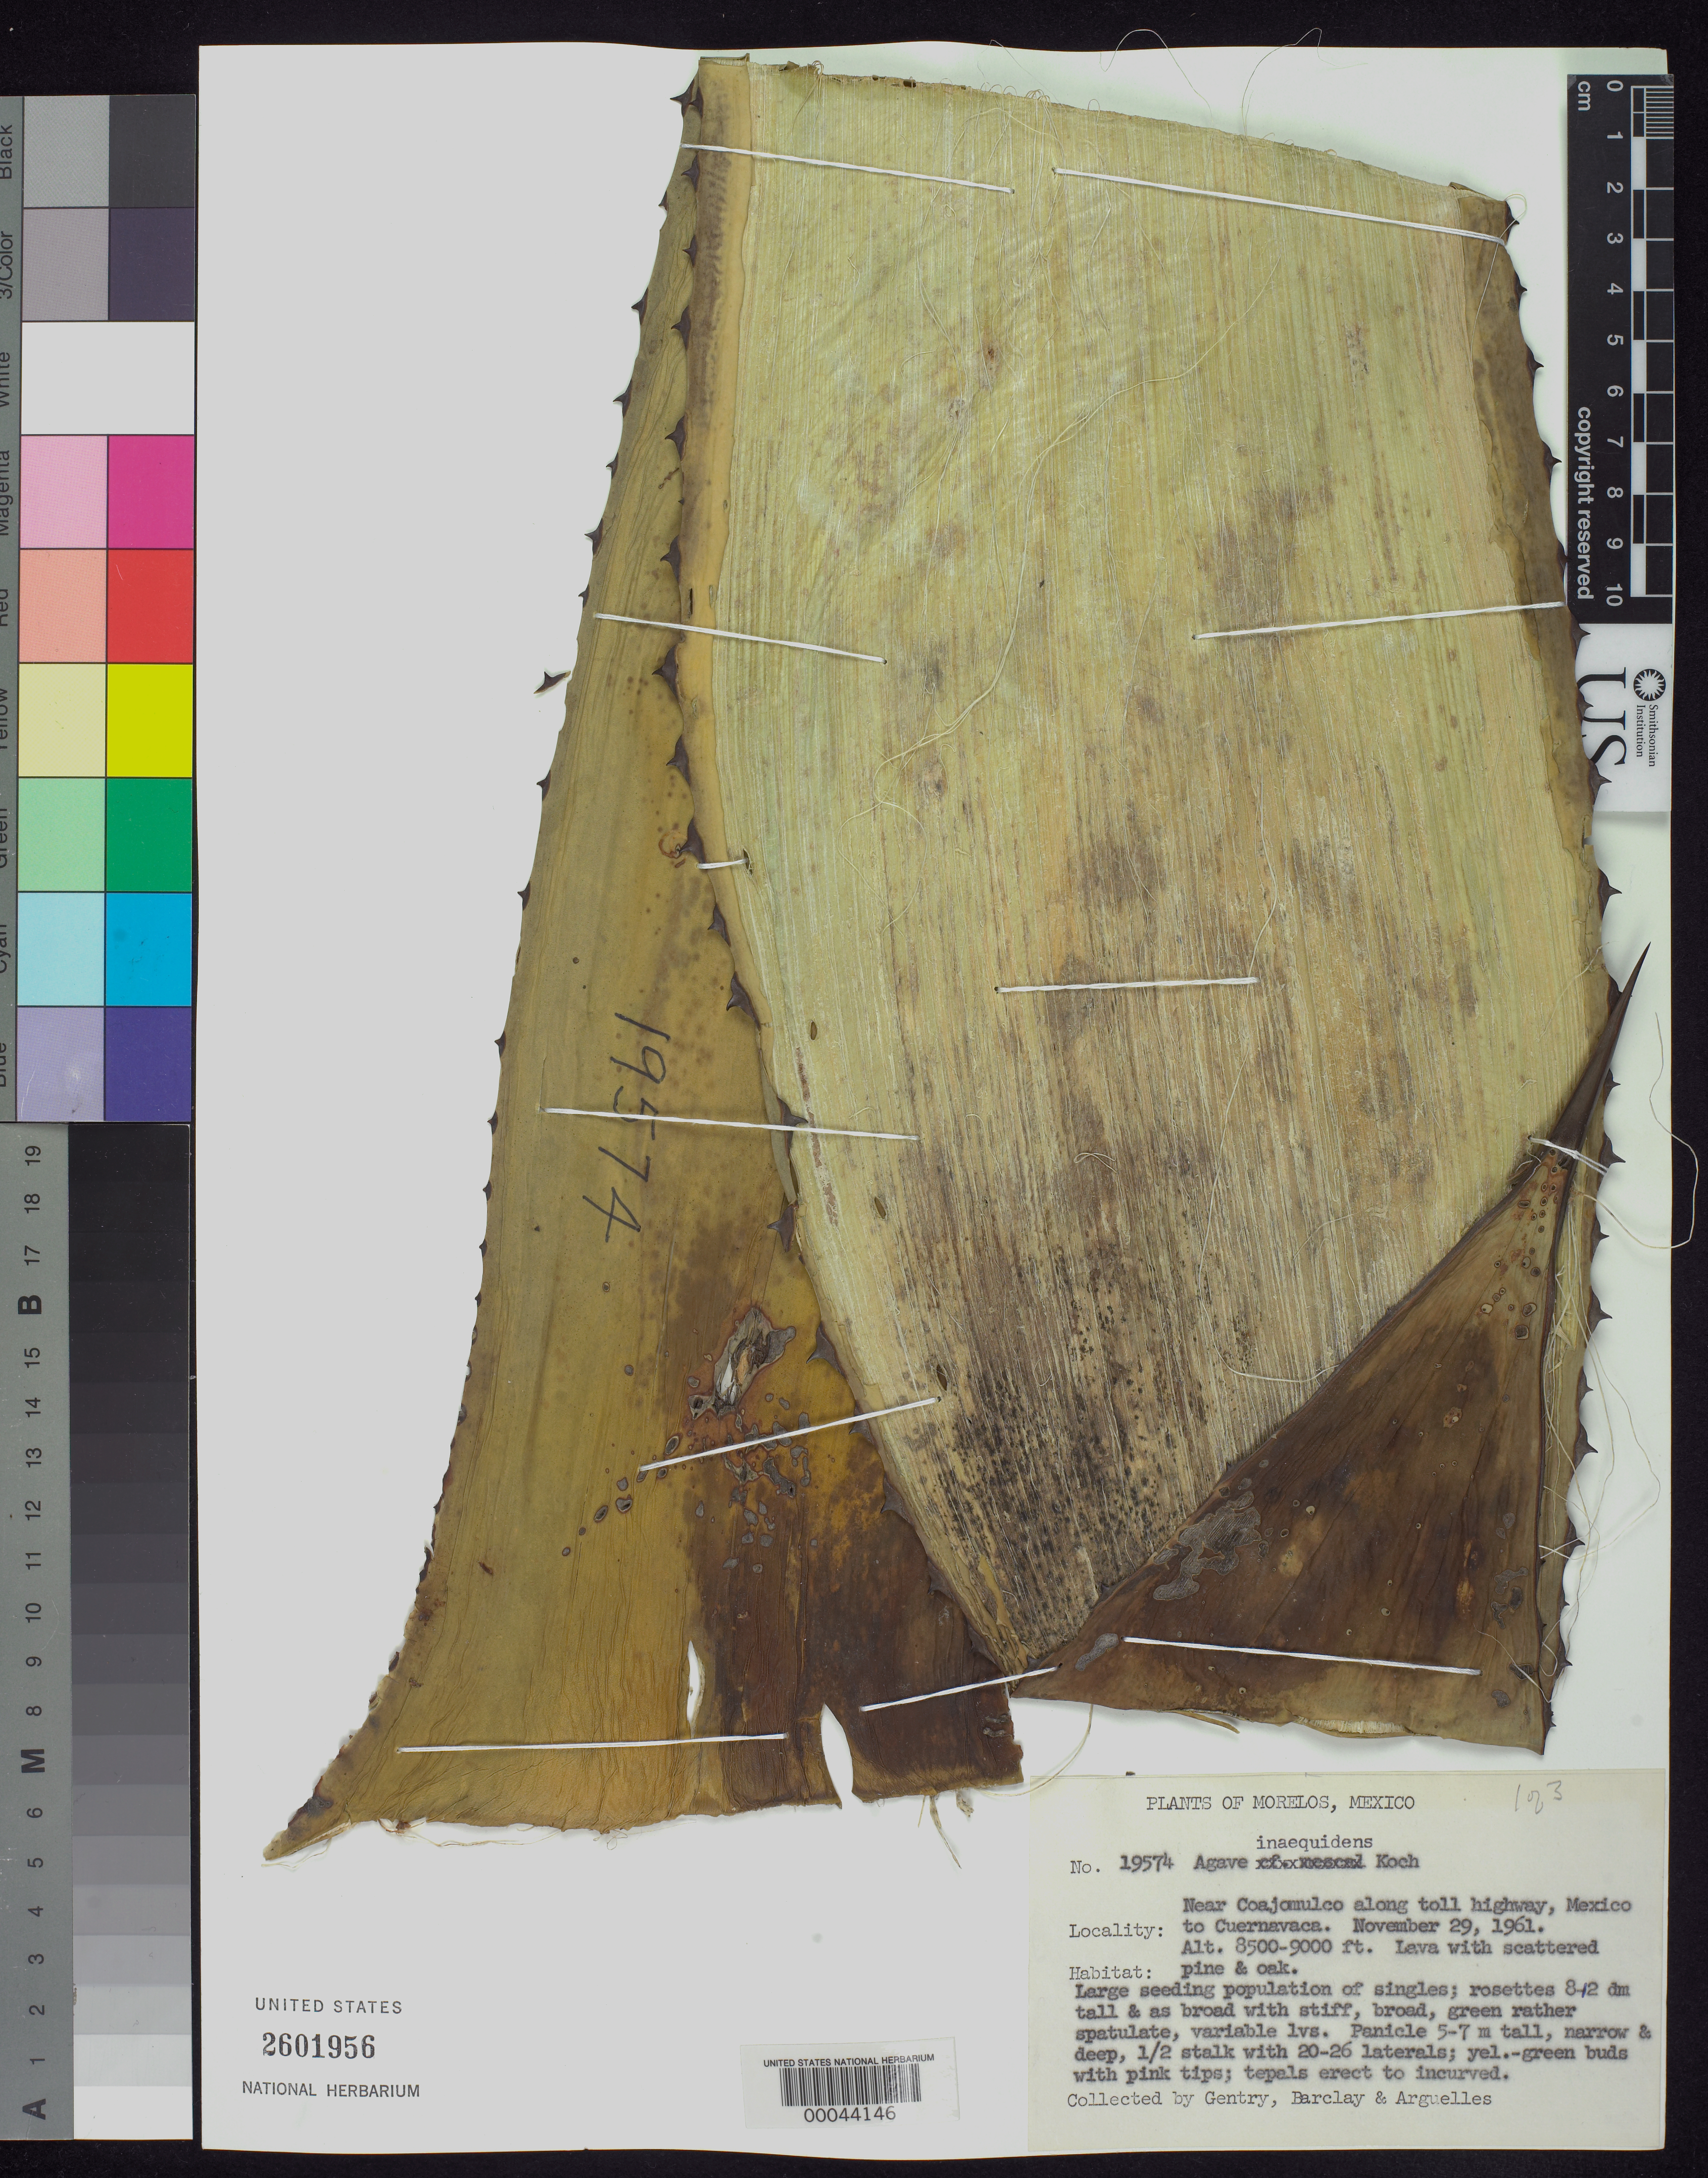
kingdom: Plantae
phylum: Tracheophyta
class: Liliopsida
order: Asparagales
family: Asparagaceae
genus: Agave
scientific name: Agave inaequidens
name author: K. Koch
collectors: H. S. Gentry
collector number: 19574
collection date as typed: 29 Nov 1961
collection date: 1961-11-29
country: Mexico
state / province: Morelos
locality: Near coajomulco along toll highway, mexico to Cuernavaca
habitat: Lava scattered with pine and oak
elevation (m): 2591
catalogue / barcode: US 2601956